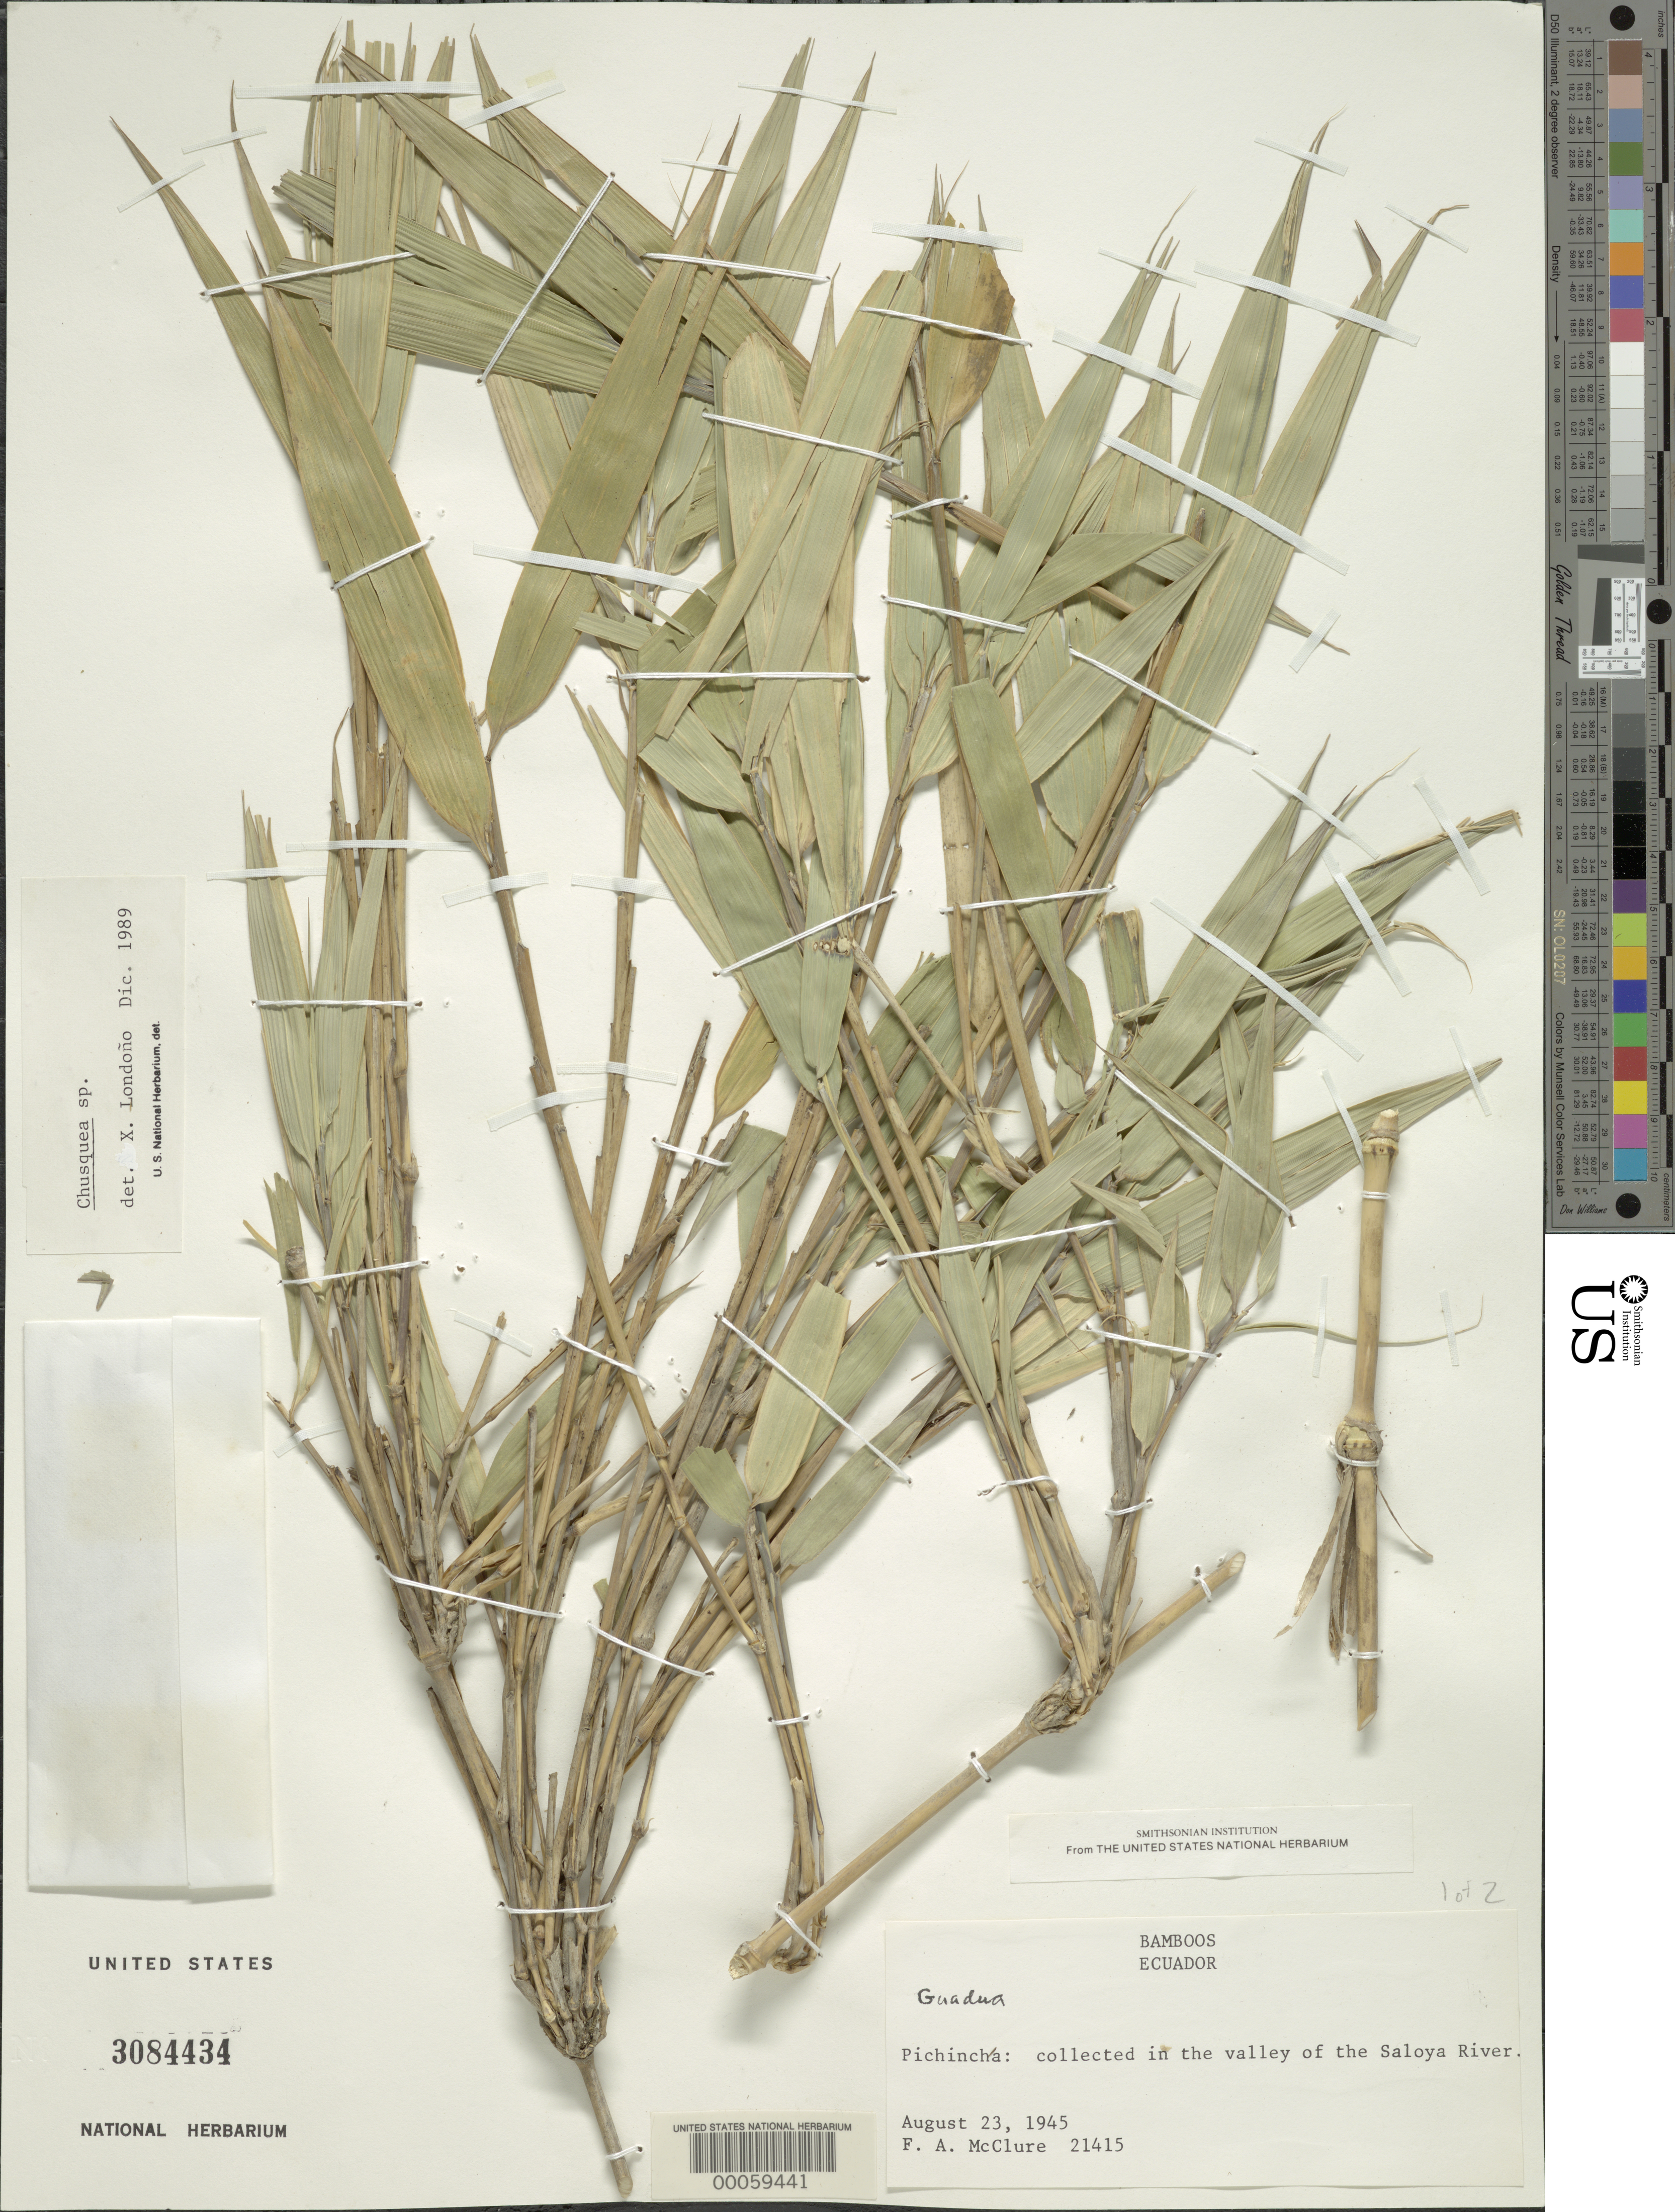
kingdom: Plantae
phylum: Tracheophyta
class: Liliopsida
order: Poales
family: Poaceae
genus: Chusquea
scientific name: Chusquea sp.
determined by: Londoño, X., (TULV), Jardin Botanico "Juan Maria Cespedes"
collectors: F. A. McClure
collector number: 21415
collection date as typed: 23 Aug 1945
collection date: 1945-08-23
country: Ecuador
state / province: Pichincha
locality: Valley of Saloya River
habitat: Valley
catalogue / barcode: US 3084434